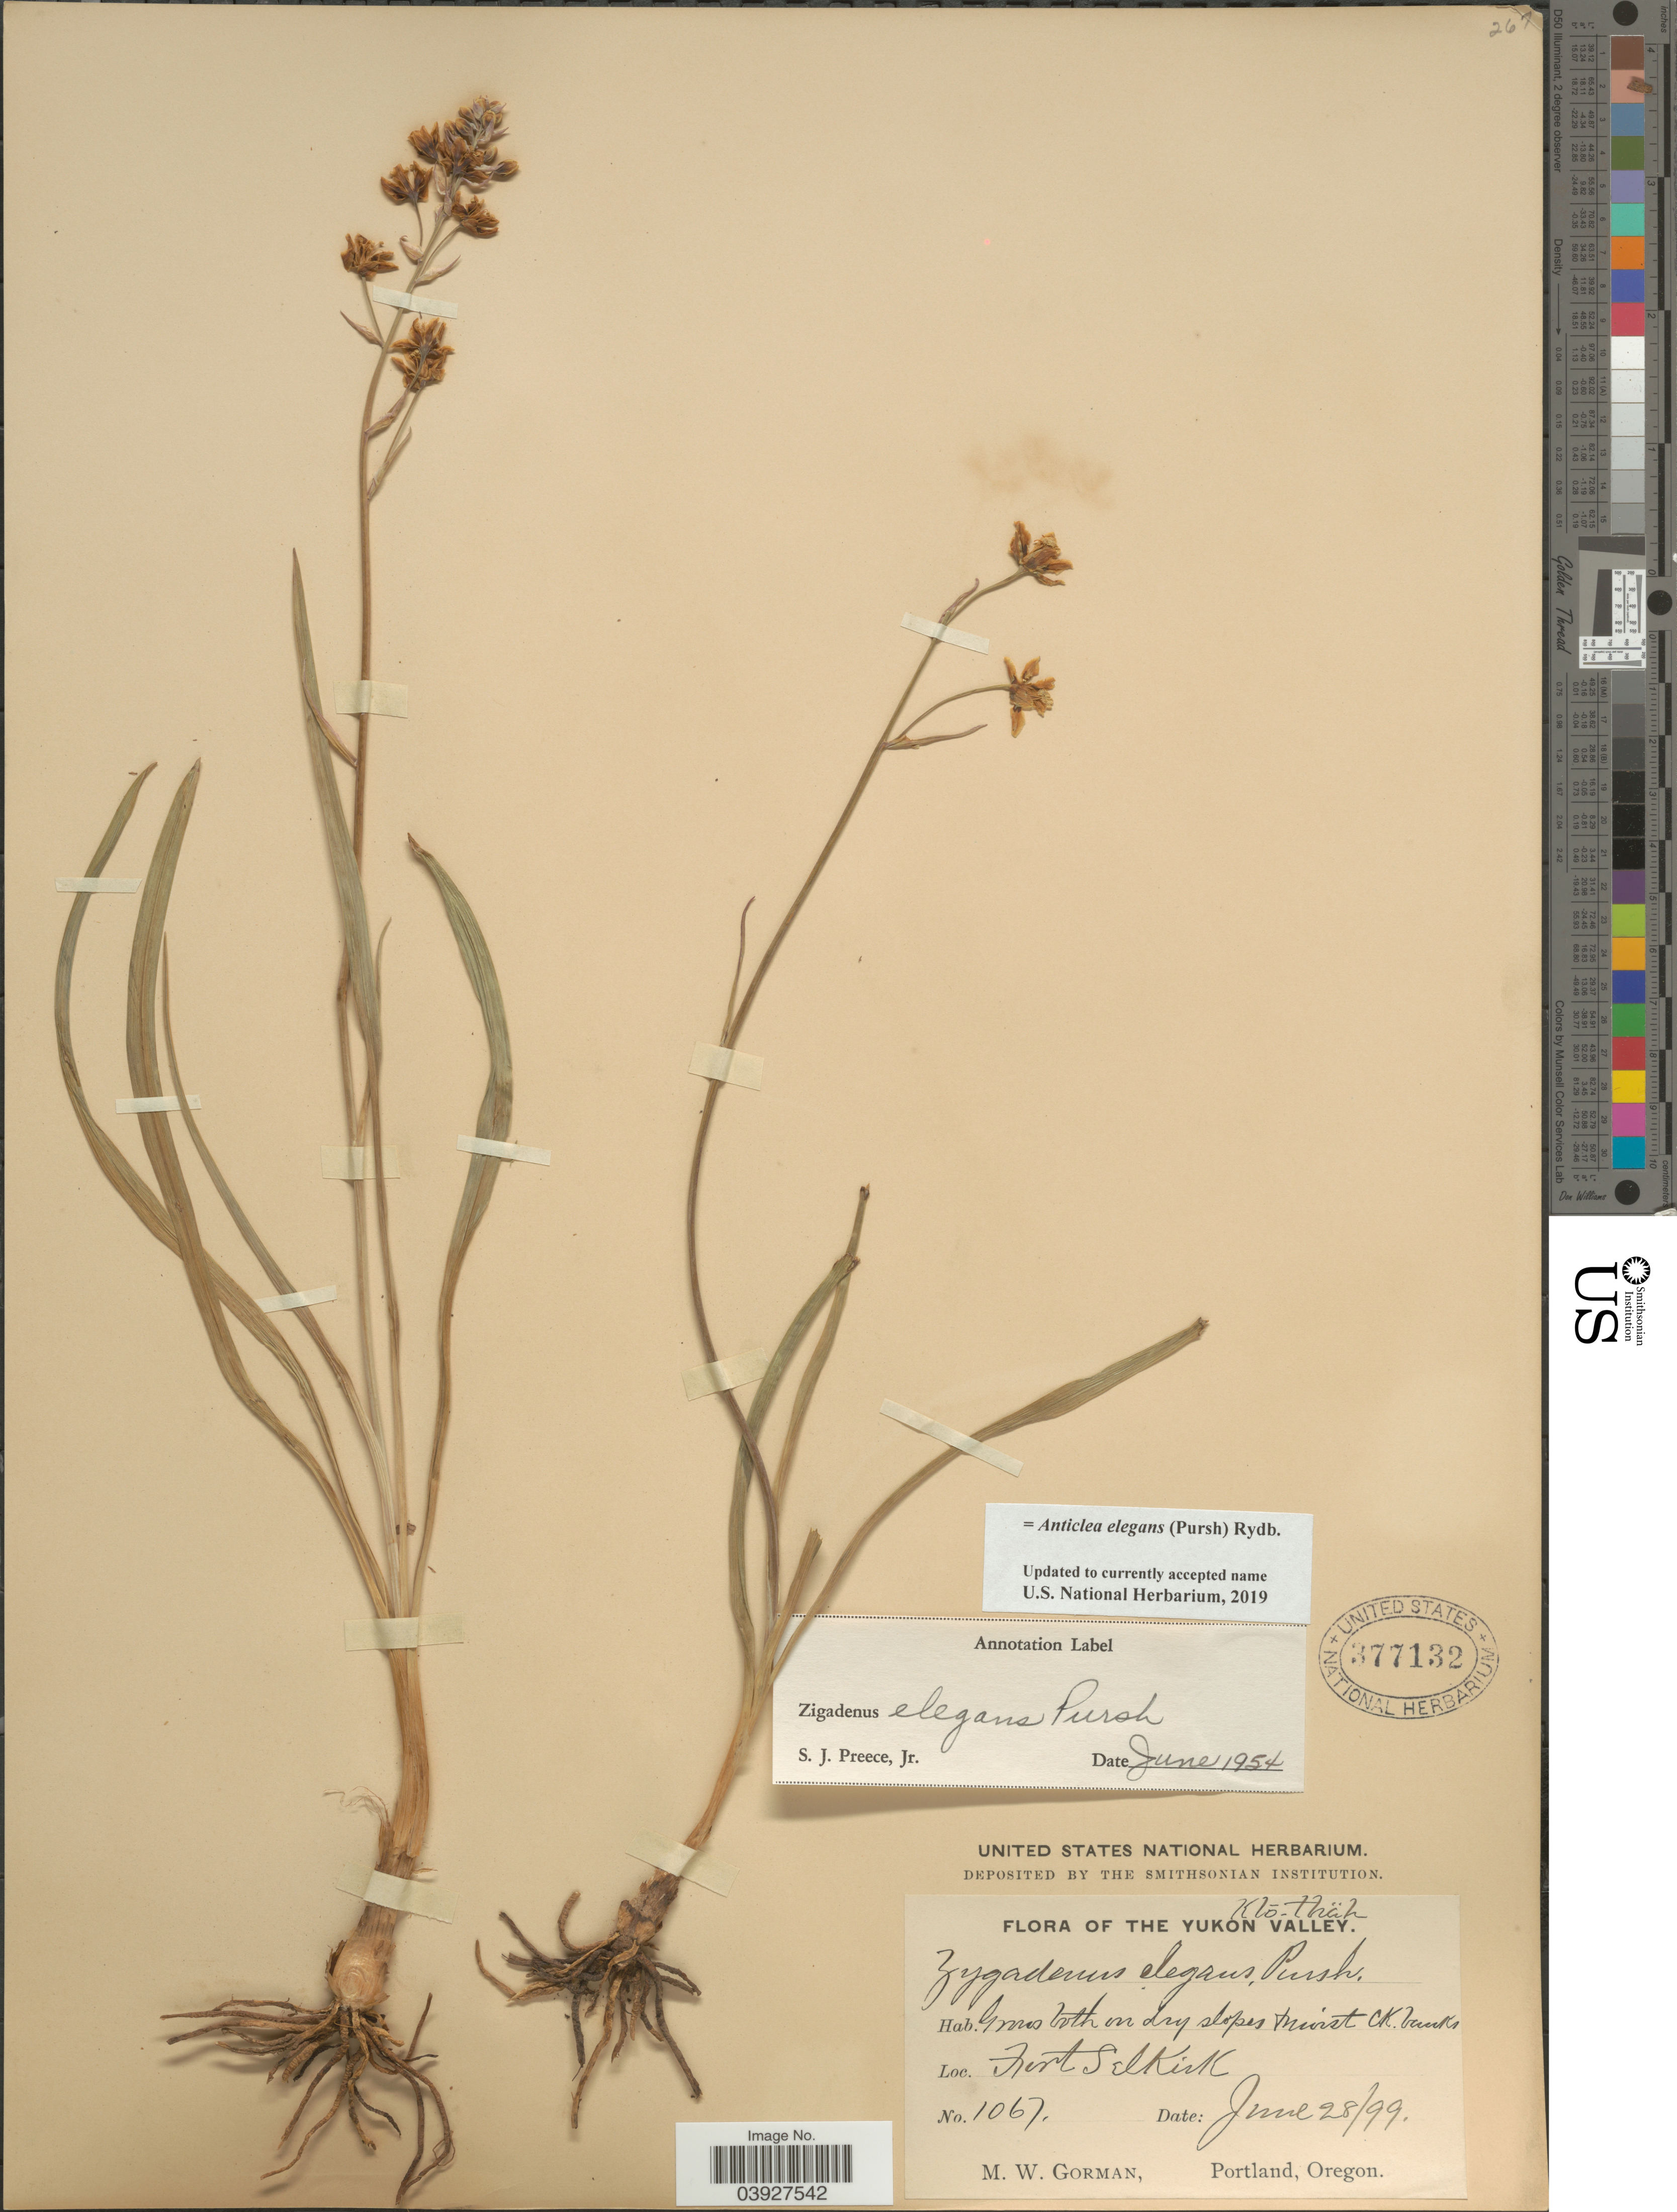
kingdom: Plantae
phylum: Tracheophyta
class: Liliopsida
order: Liliales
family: Melanthiaceae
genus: Anticlea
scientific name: Anticlea elegans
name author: (Pursh) Rydb.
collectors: M. W. Gorman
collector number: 1067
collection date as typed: Transcribed d/m/y: 28/6/99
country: Canada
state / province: Yukon Territory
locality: Yukon Valley. Klo- thäh. Fort Selkirk.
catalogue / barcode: US 377132